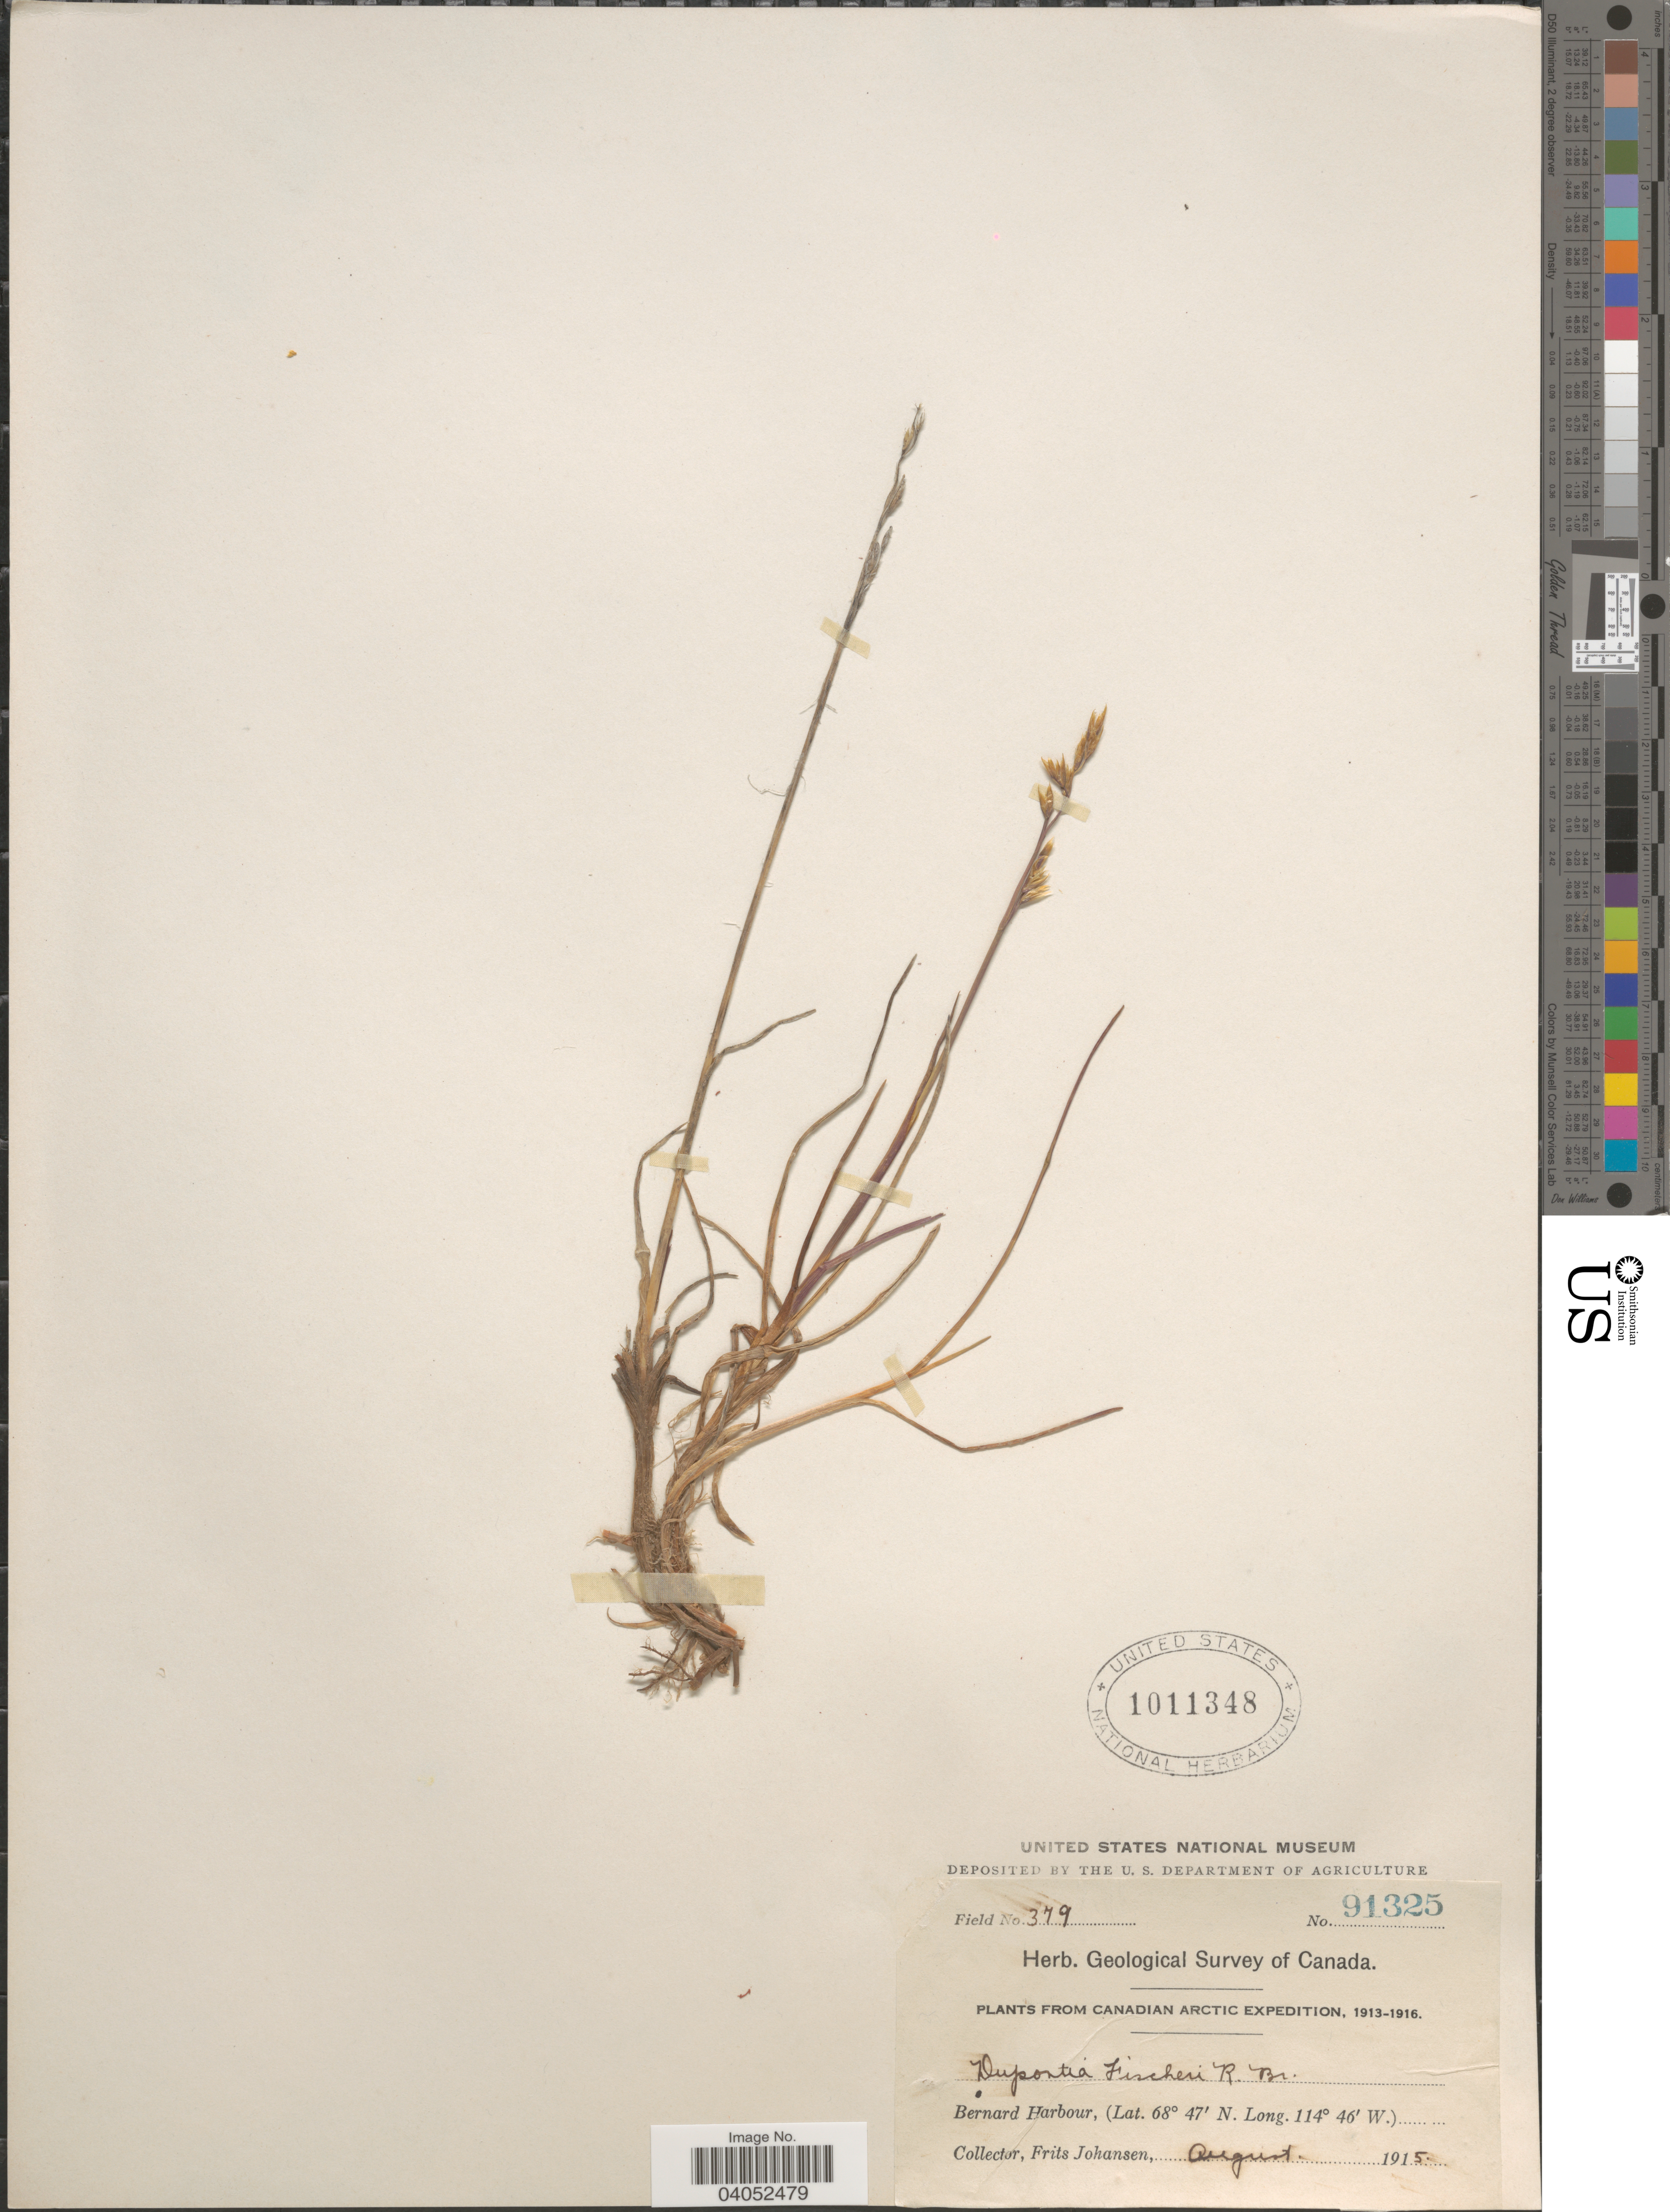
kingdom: Plantae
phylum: Tracheophyta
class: Liliopsida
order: Poales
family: Poaceae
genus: Dupontia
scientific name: Dupontia micrantha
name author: Holm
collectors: F. Johansen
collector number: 91325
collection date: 1915-08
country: Canada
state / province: Nunavut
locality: Bernard Harbour.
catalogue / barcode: US 1011348